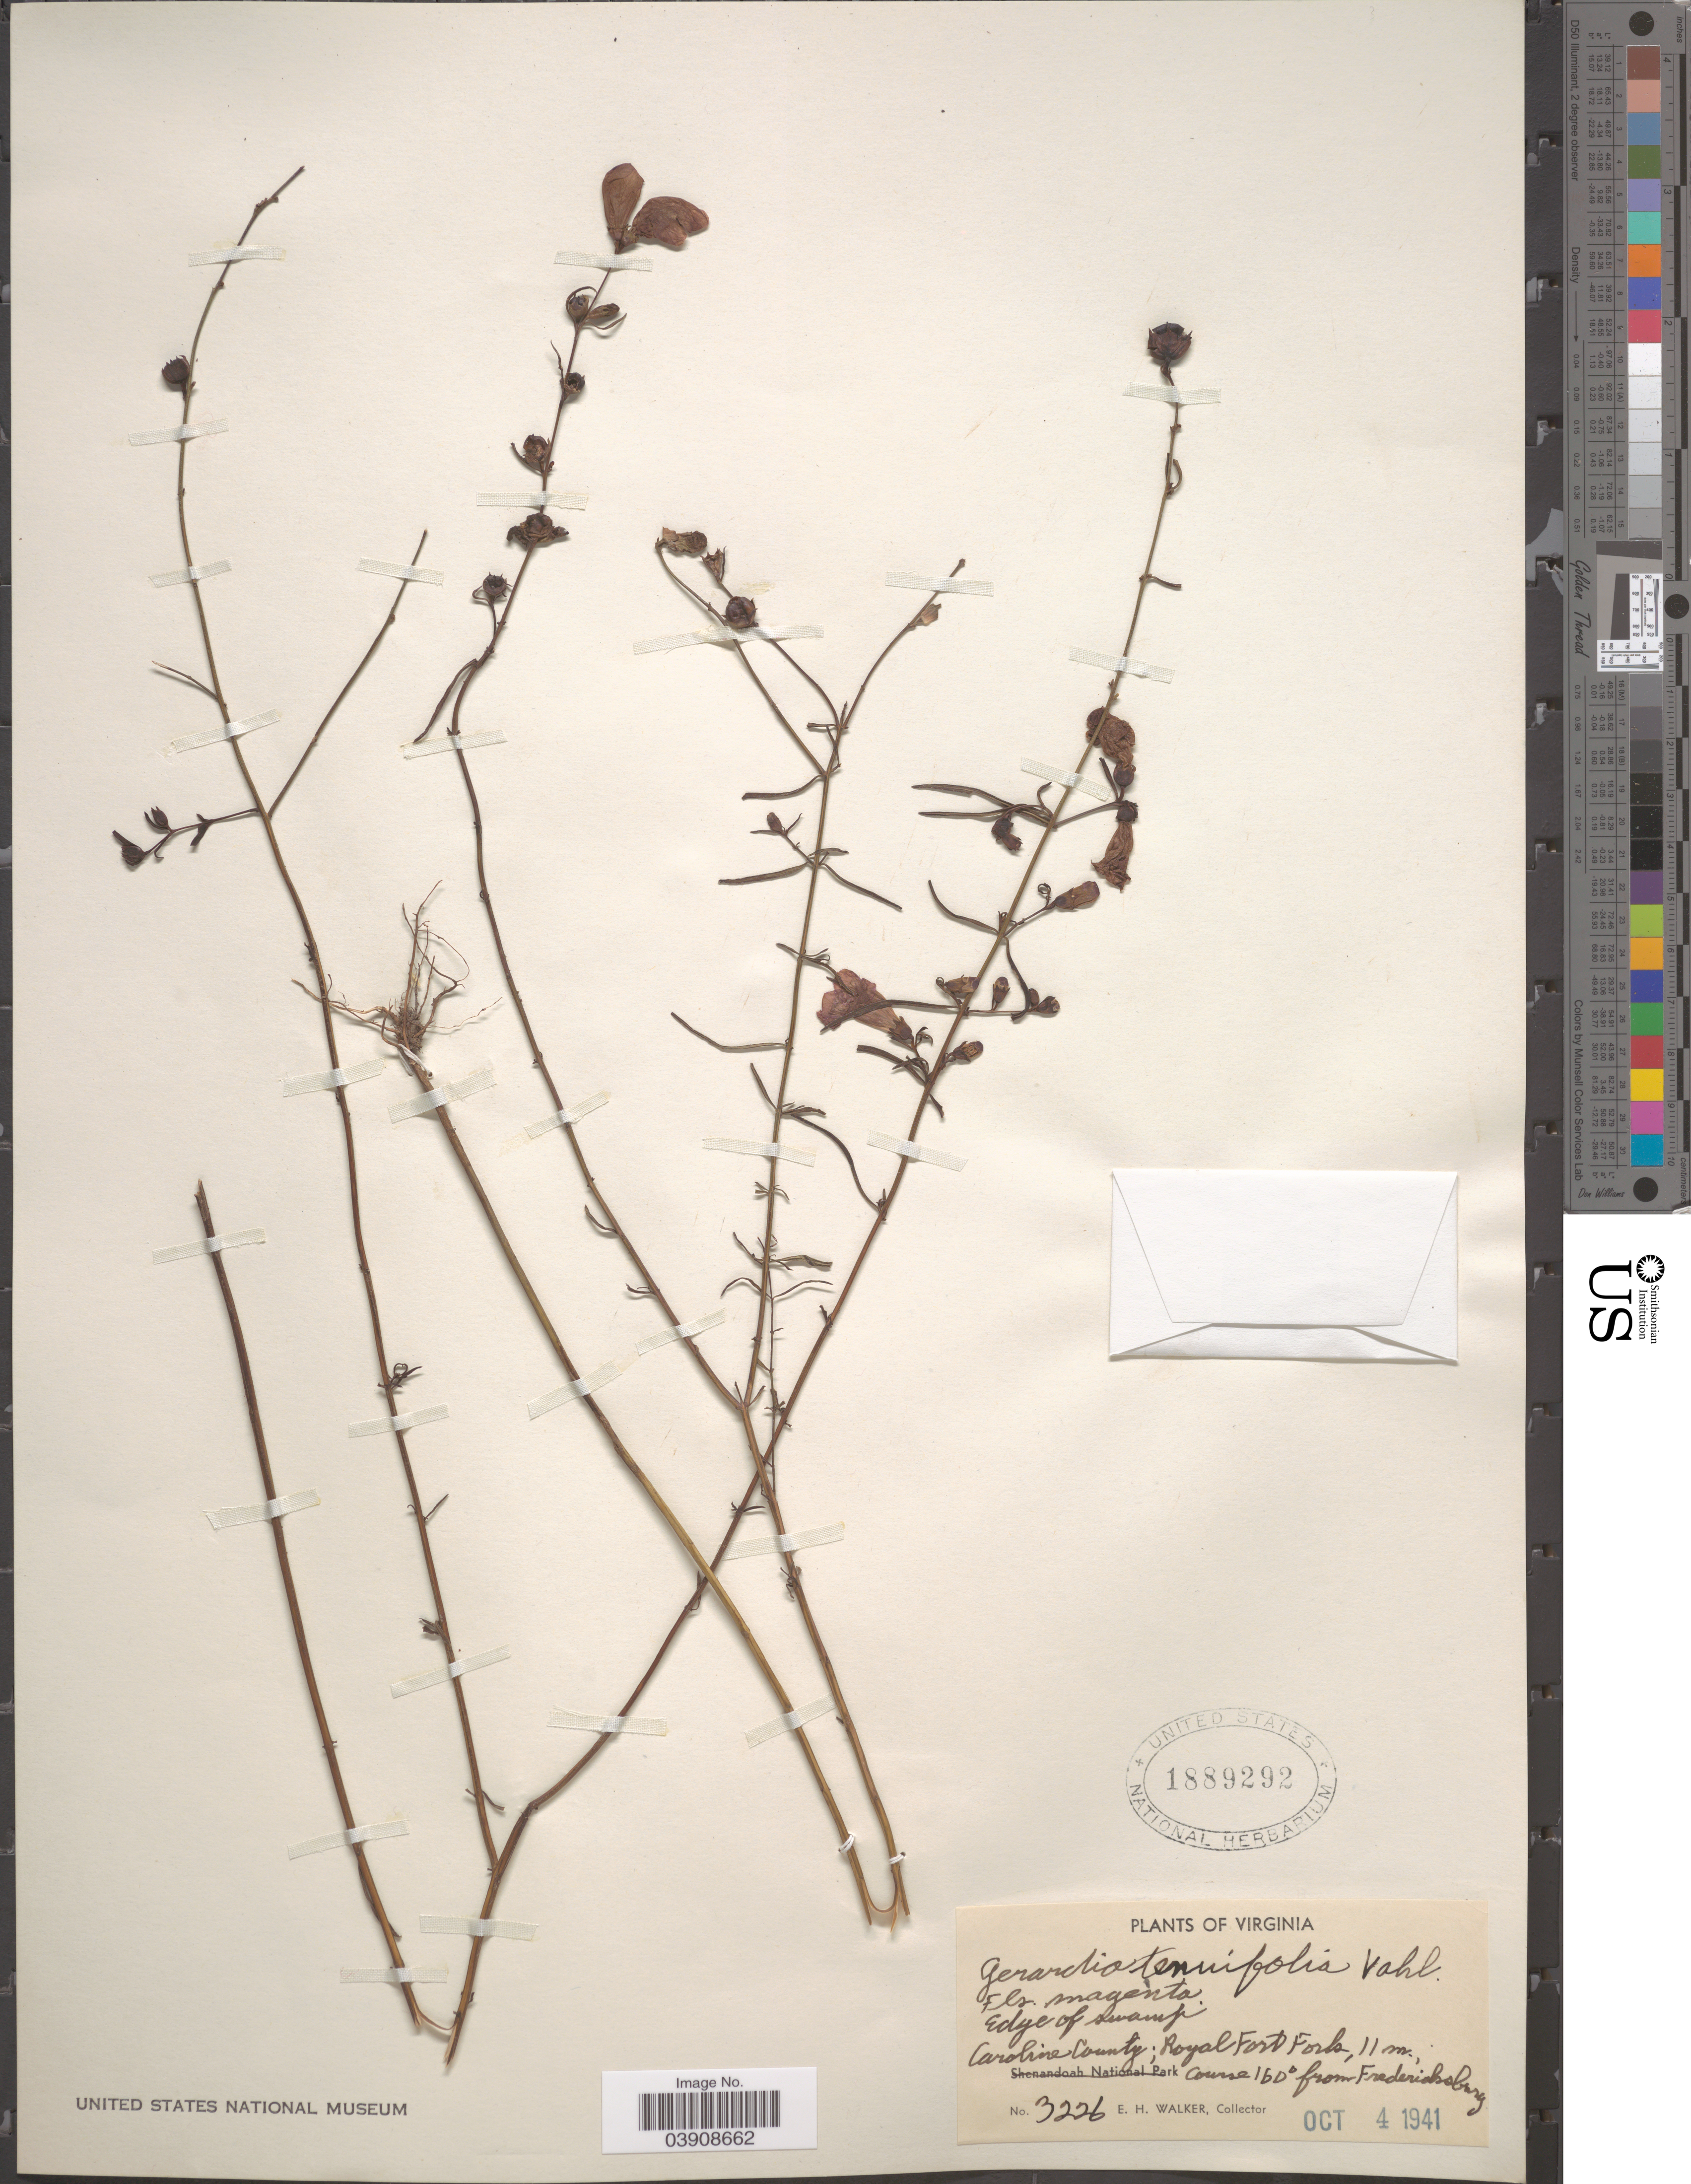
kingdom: Plantae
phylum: Tracheophyta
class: Magnoliopsida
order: Lamiales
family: Orobanchaceae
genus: Agalinis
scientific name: Agalinis tenuifolia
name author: (Vahl) Raf.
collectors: E. H. Walker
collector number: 3226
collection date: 1941-10-04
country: United States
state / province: Virginia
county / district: Caroline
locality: Edge of swamp. Caroline County; Royal Fort Fork, 11 m., Course 160° from Fredericksburg.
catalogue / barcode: US 1889292